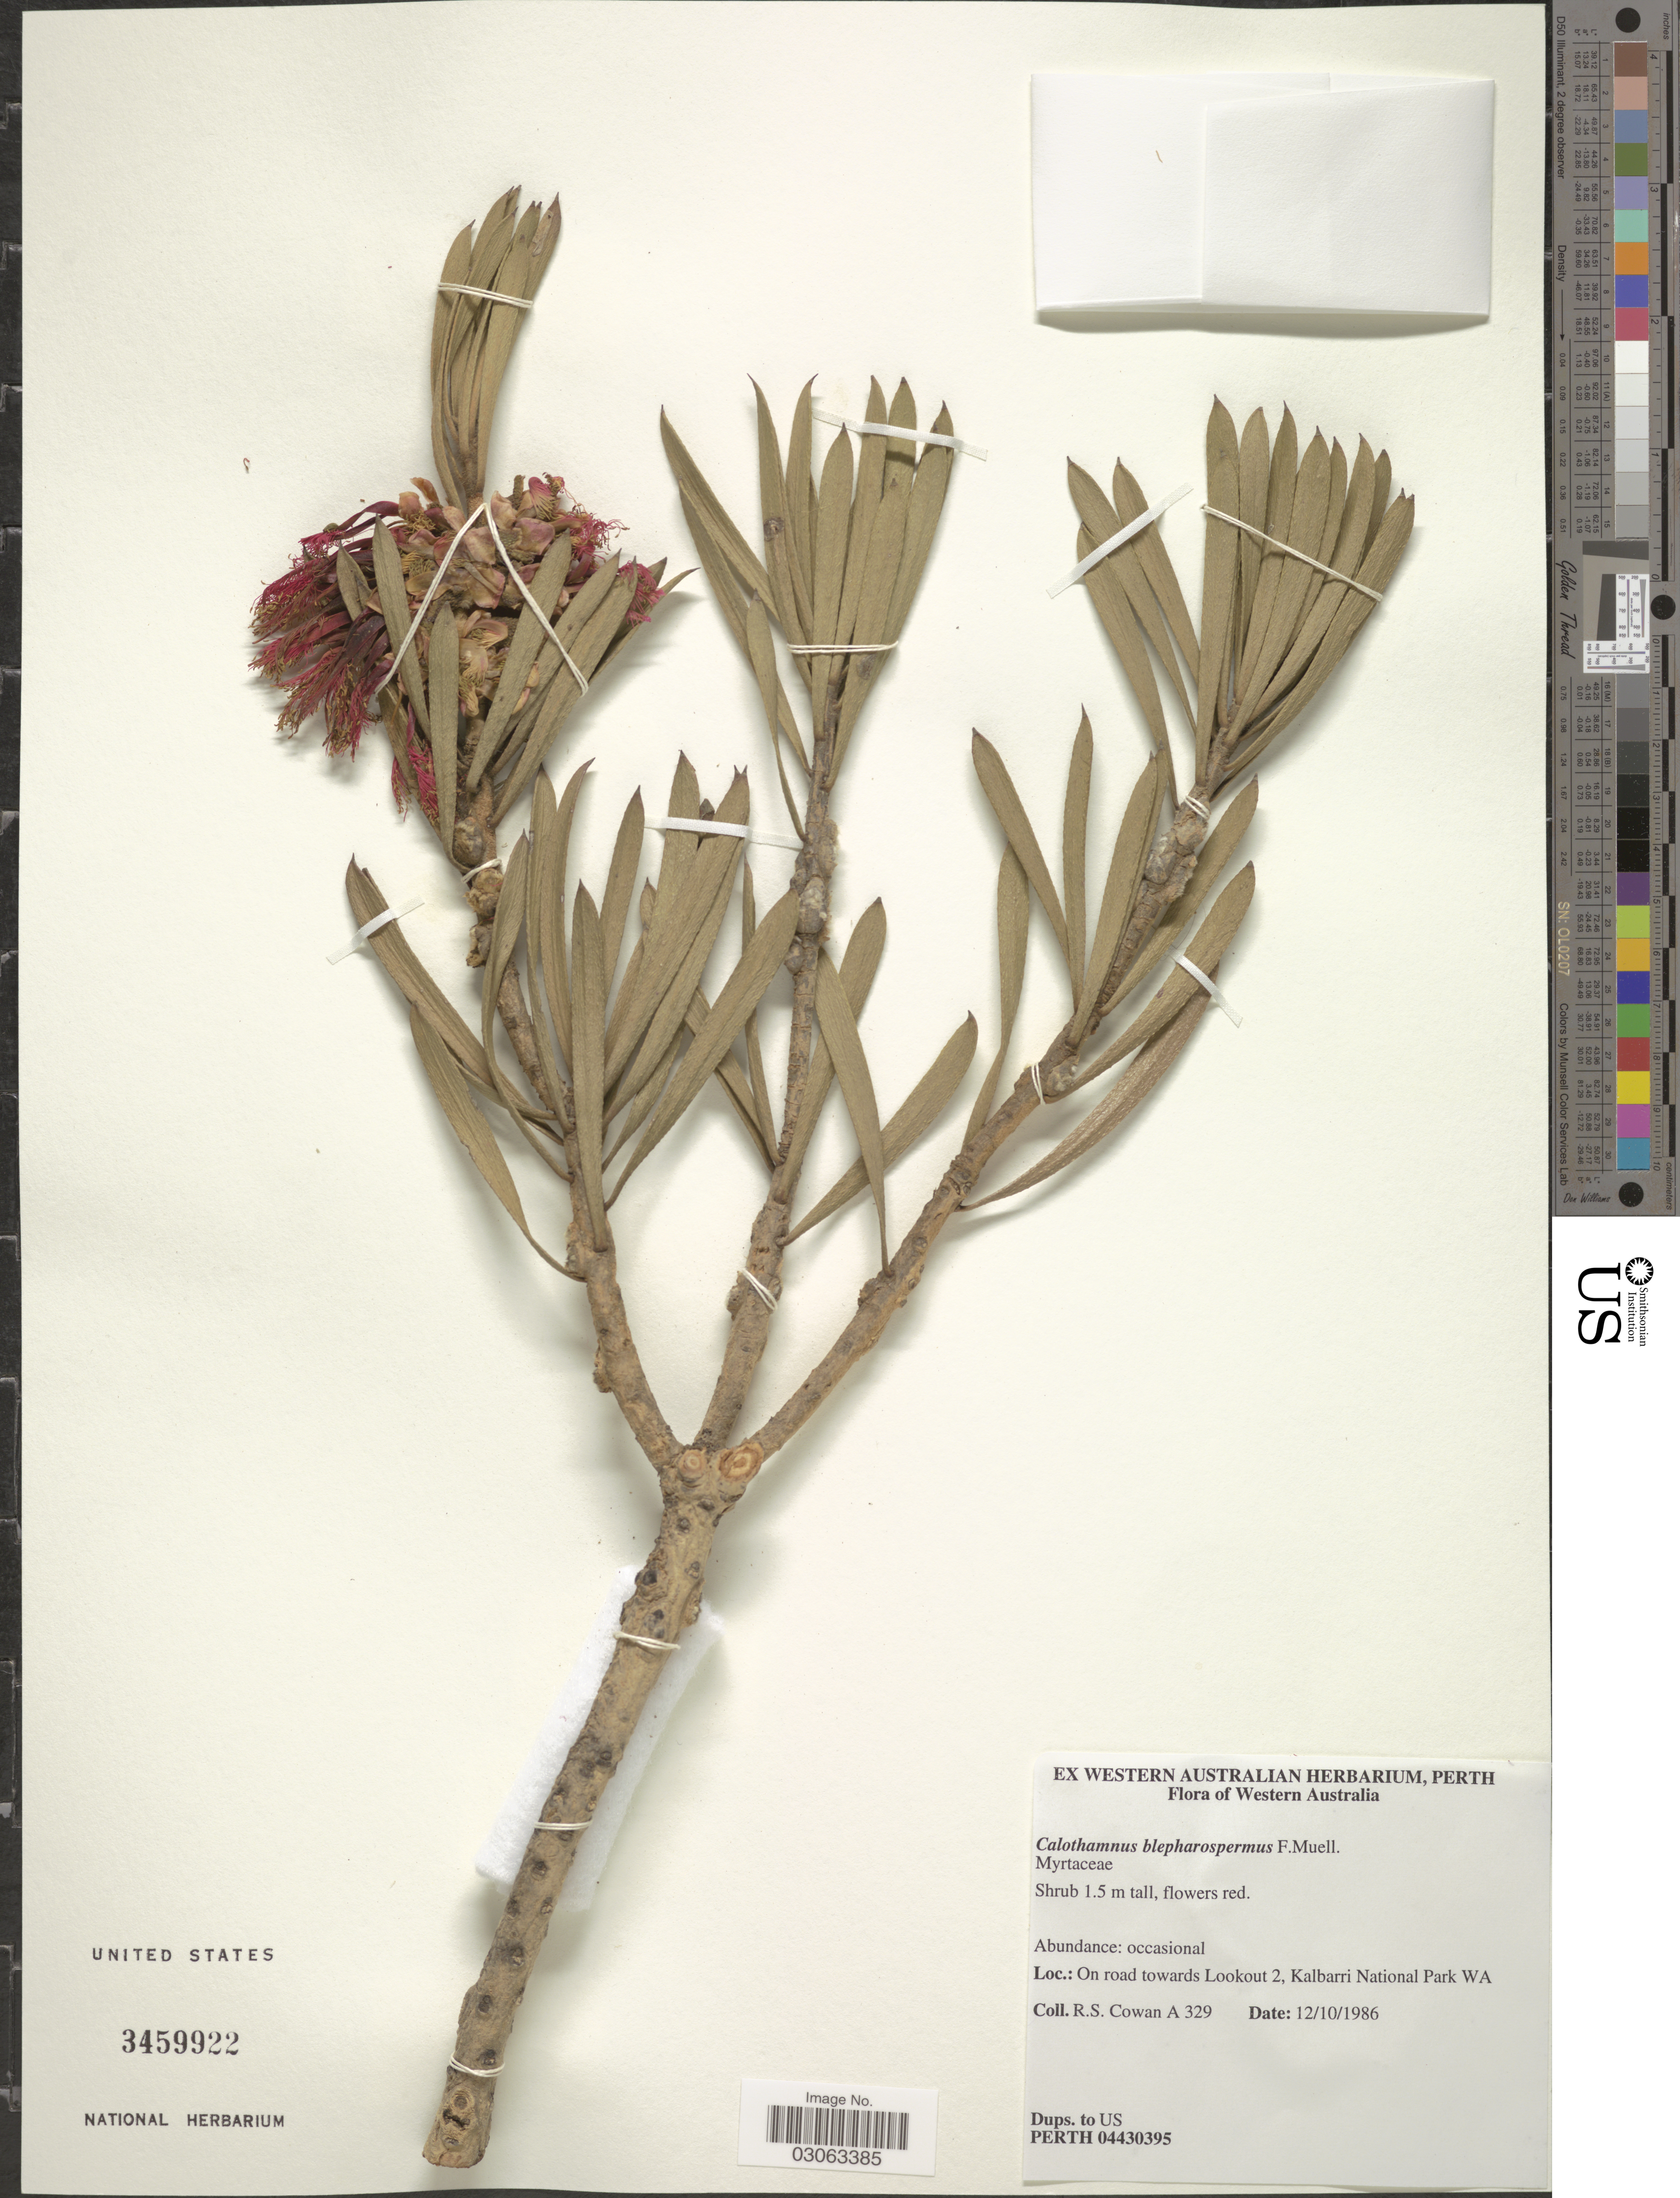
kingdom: Plantae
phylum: Tracheophyta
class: Magnoliopsida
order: Myrtales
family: Myrtaceae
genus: Calothamnus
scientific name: Calothamnus blepharospermus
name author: F. Muell.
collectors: R. S. Cowan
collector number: A 329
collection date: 1986-10-12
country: Australia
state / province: Western Australia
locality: On roads towards Lookout 2, Kalbarri National Park. WA.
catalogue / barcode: US 3459922